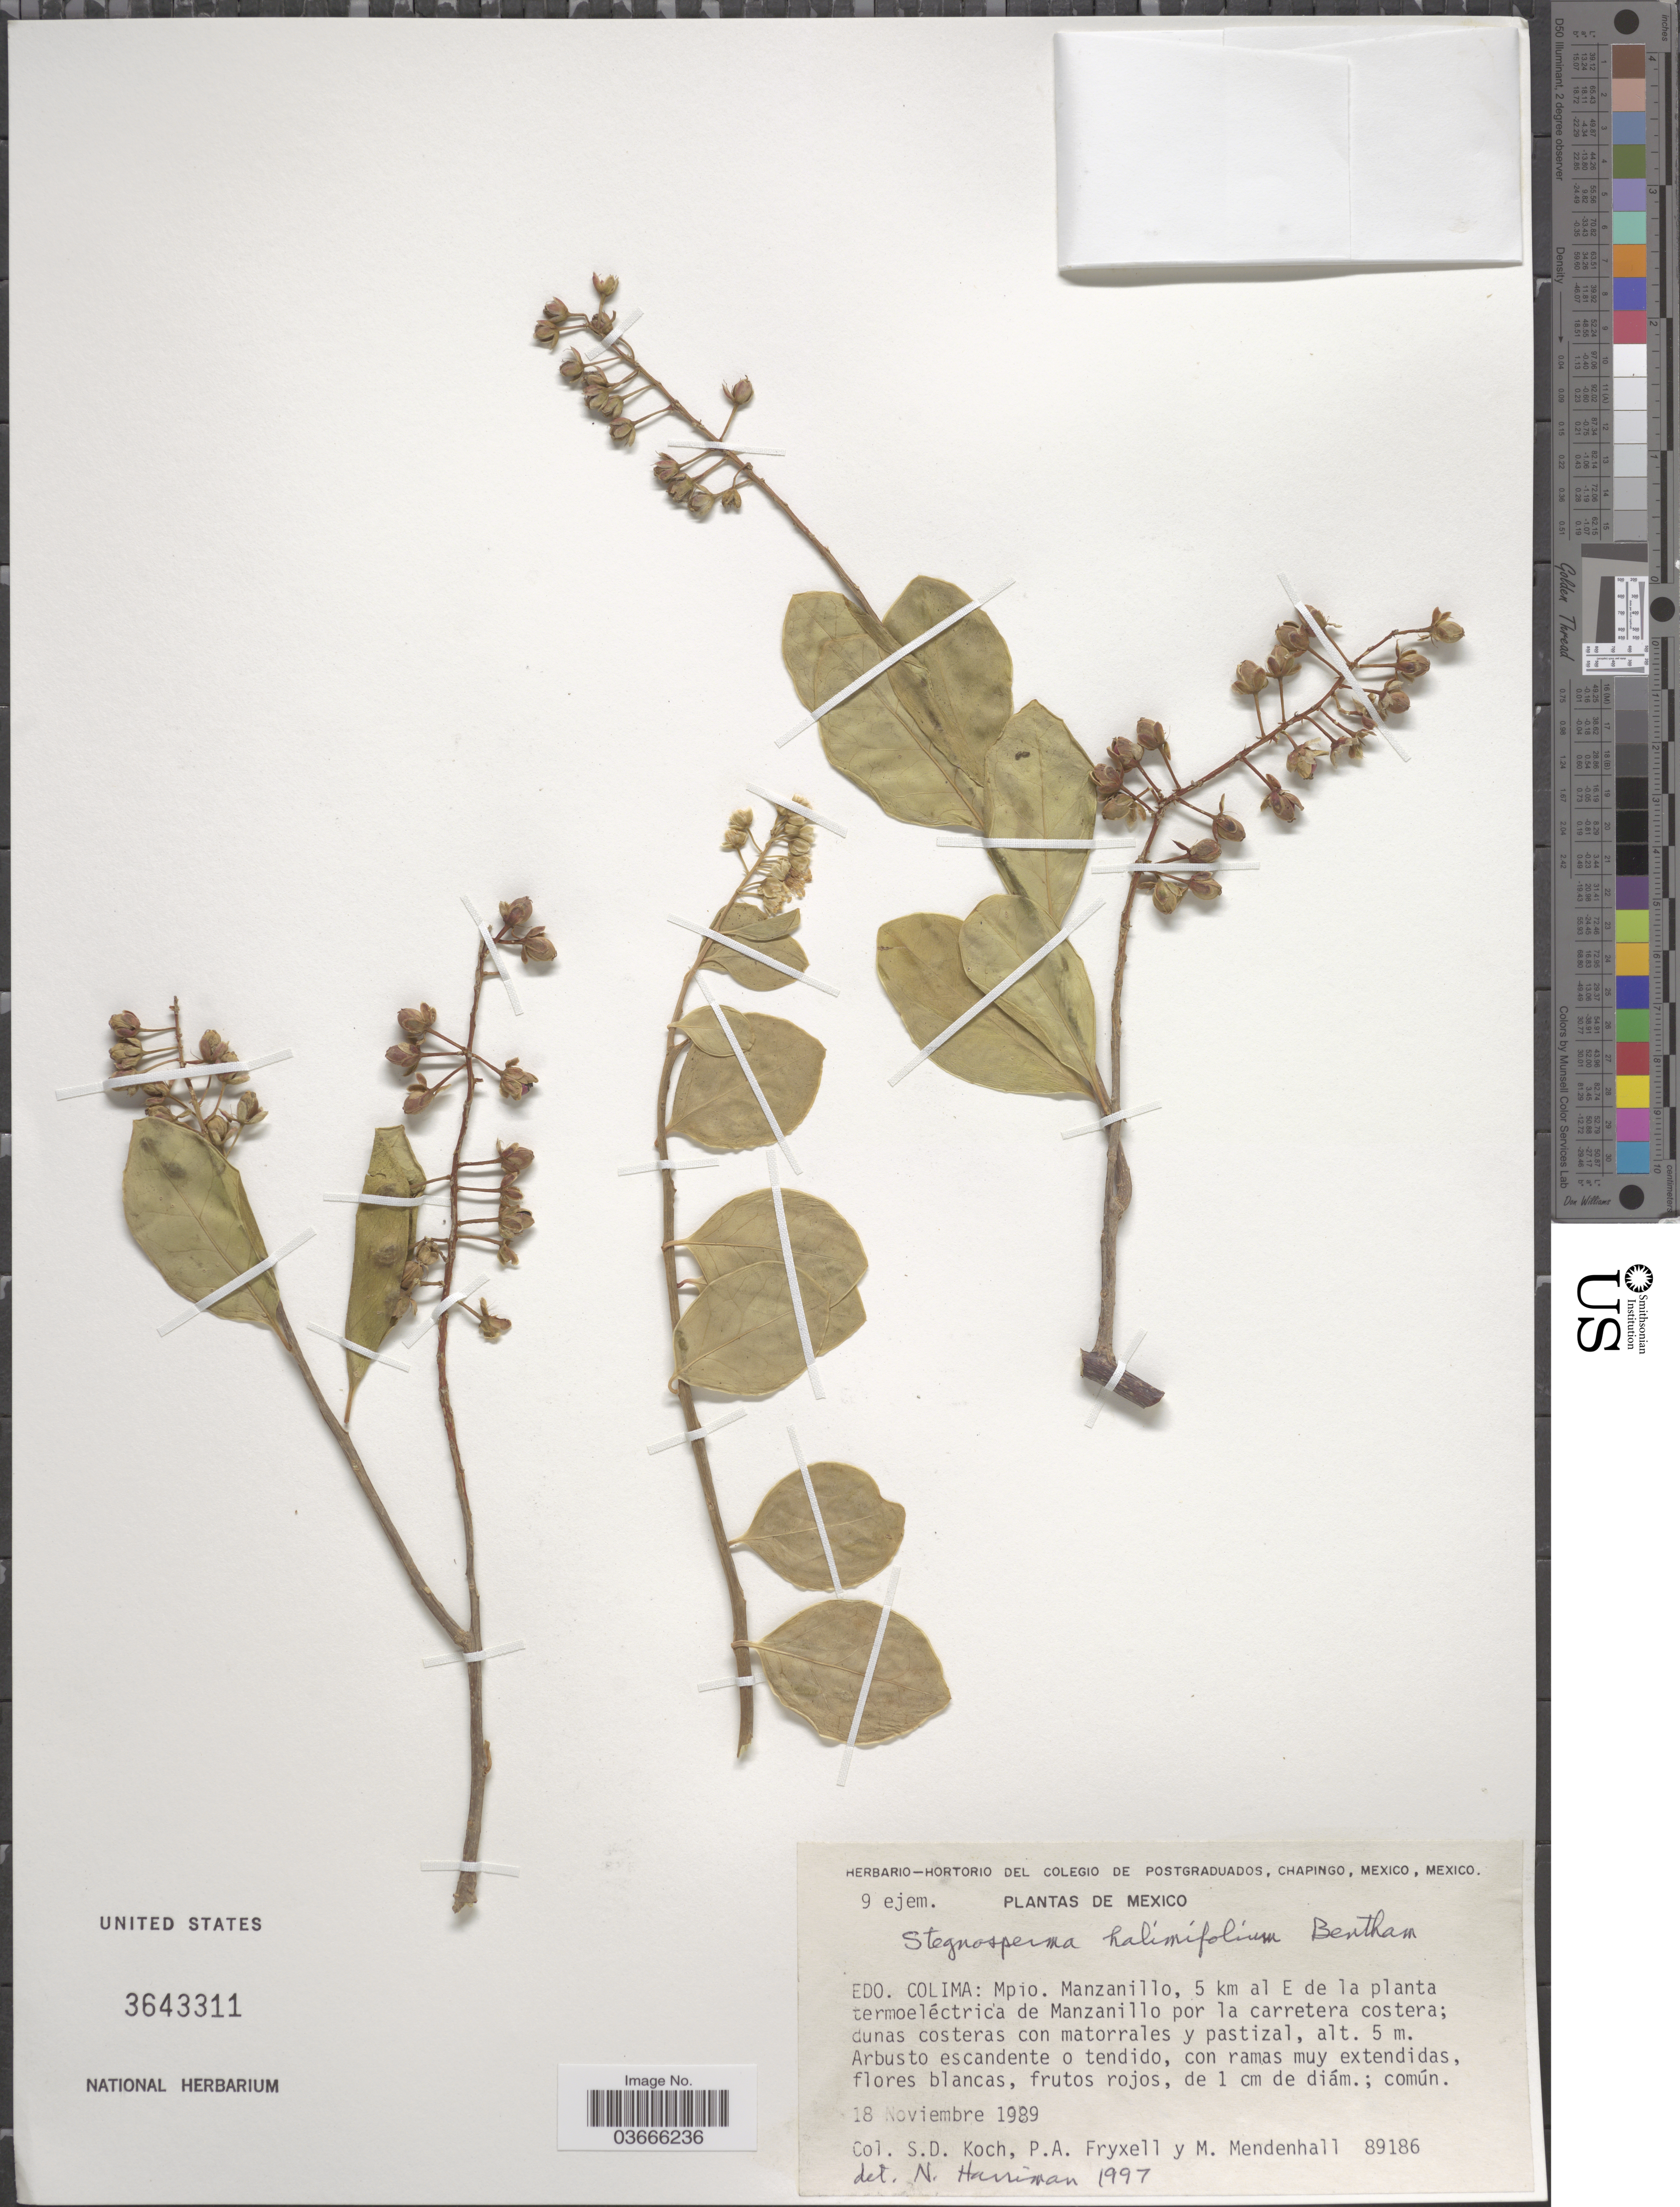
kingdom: Plantae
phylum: Tracheophyta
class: Magnoliopsida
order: Caryophyllales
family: Stegnospermataceae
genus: Stegnosperma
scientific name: Stegnosperma halimifolium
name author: Benth.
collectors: S. Koch, P. A. Fryxell & M. Mendenhall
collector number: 89186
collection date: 1989-11-18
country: Mexico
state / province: Colima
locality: Mpio. Manzanillo, 5 km al E de la planta termoeléctrica de Manzanillo por la carretera costera.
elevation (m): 5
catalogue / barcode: US 3643311